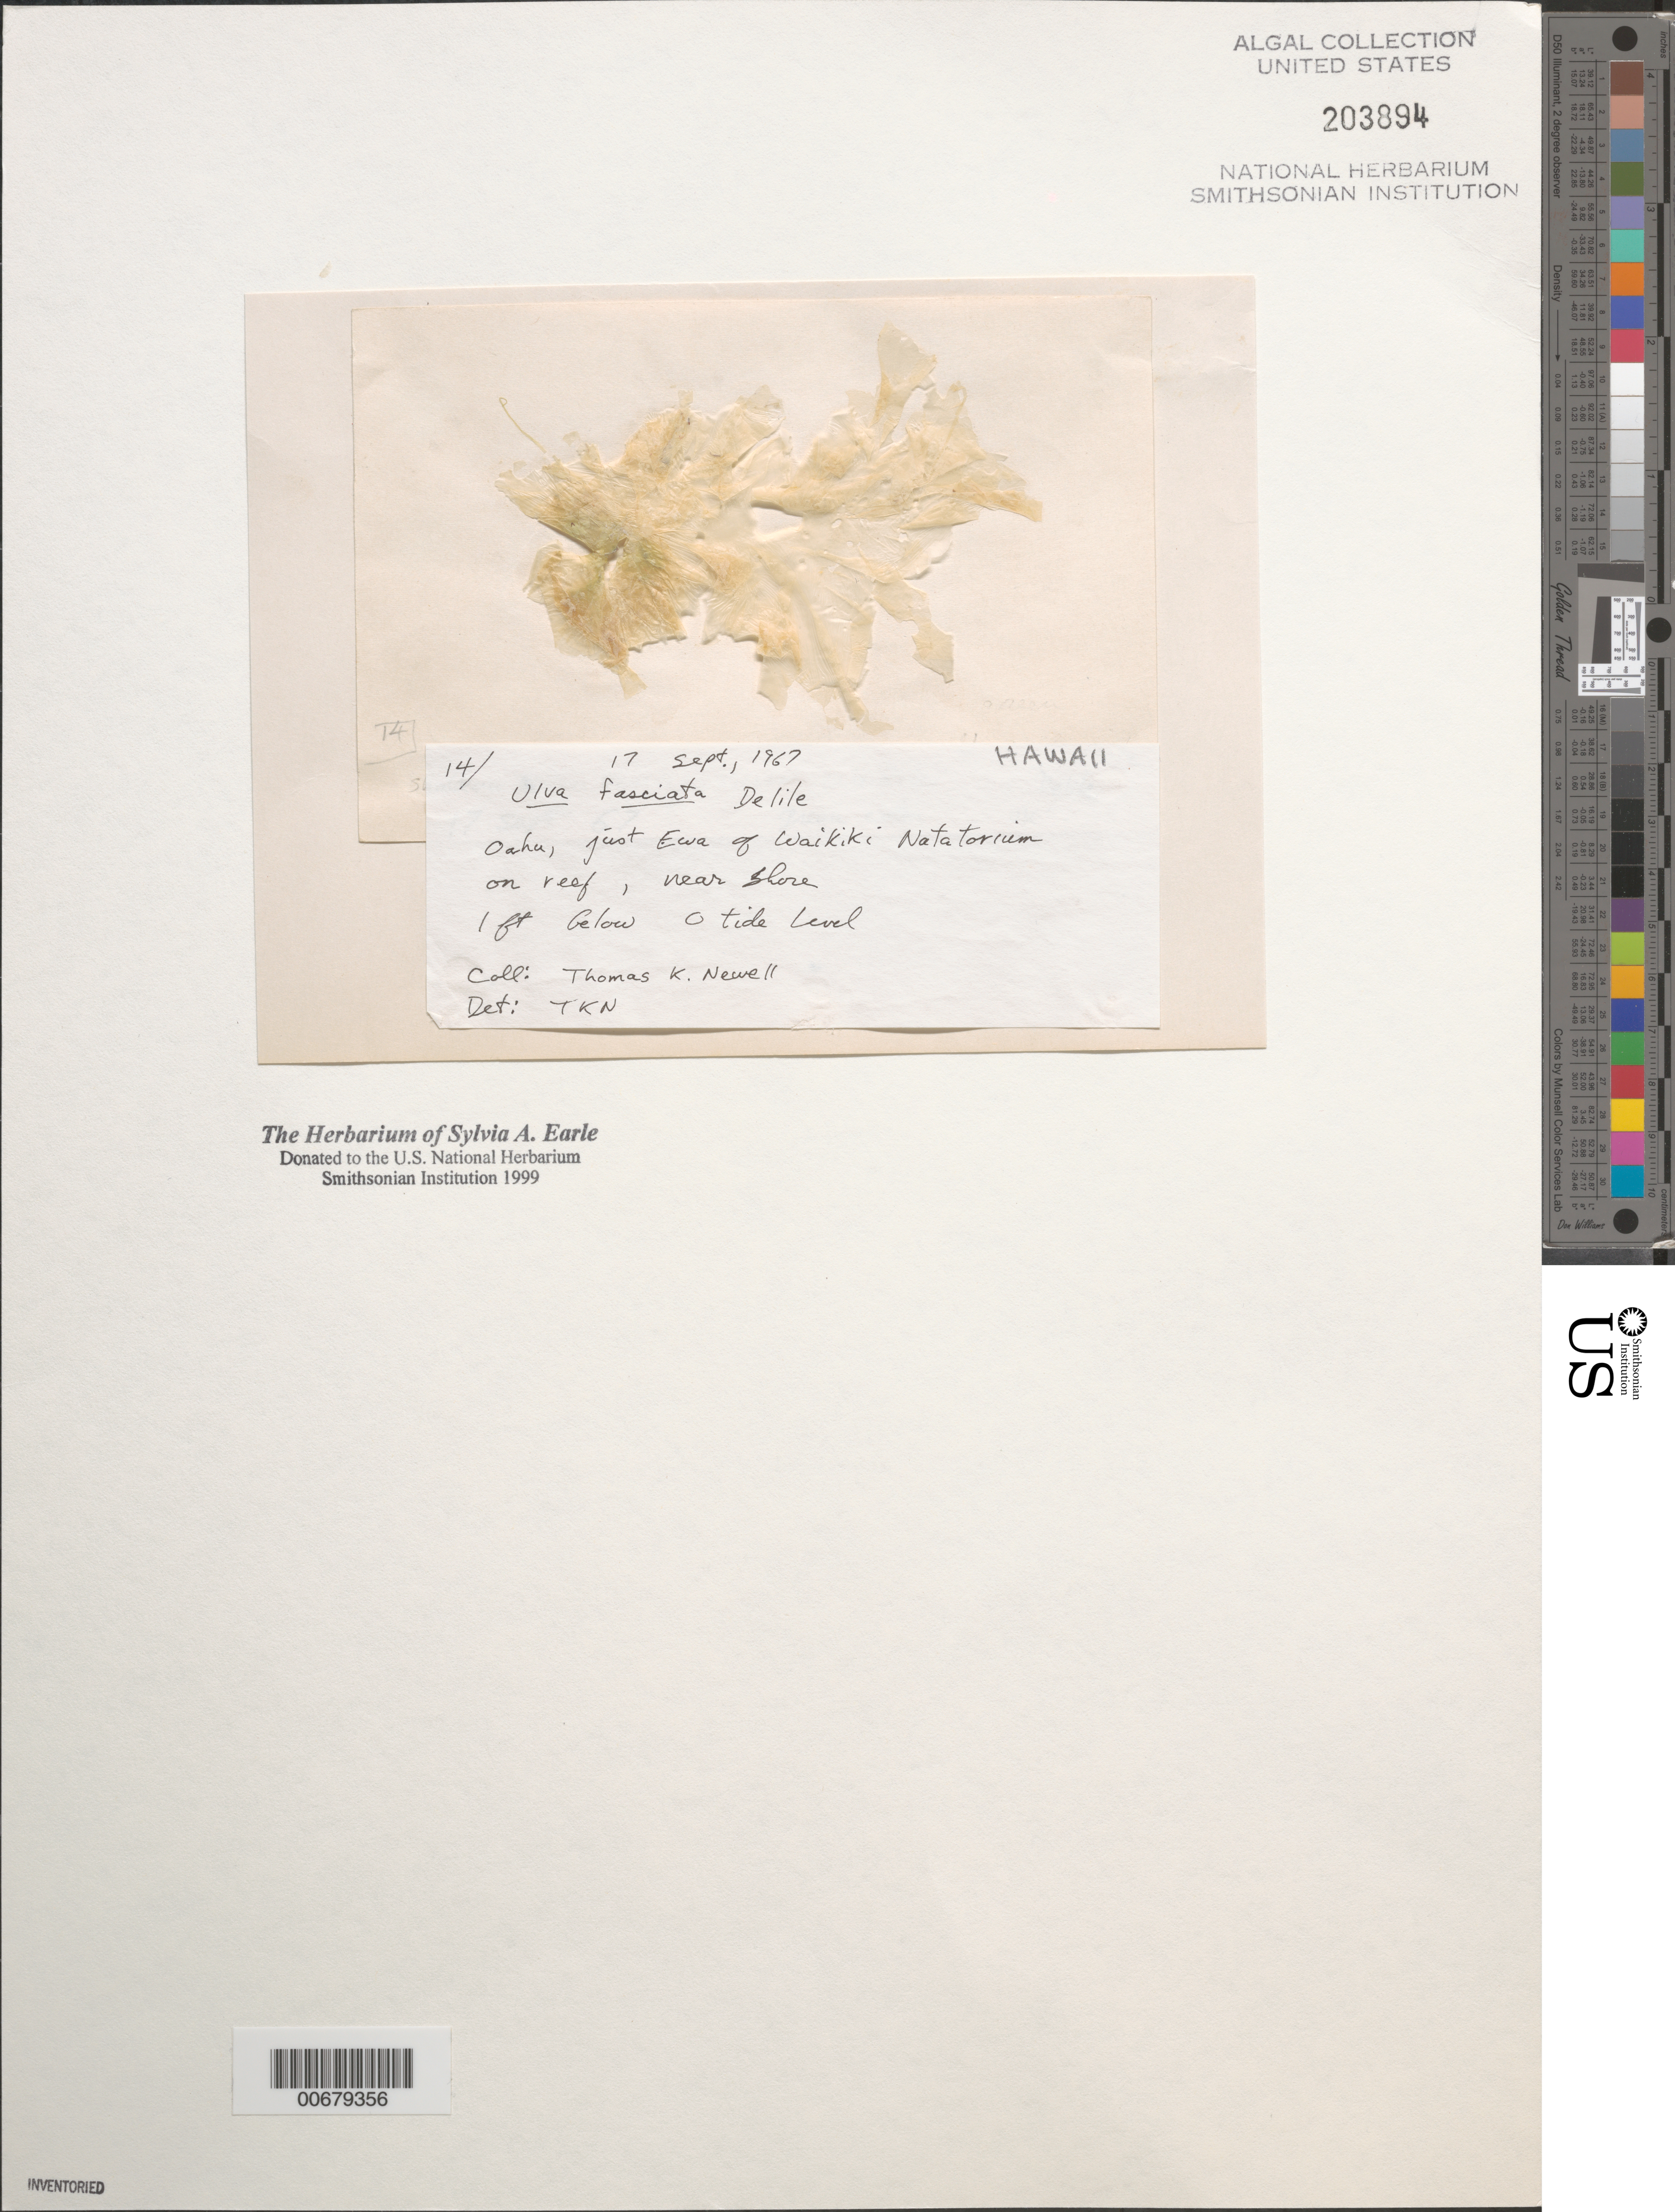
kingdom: Plantae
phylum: Chlorophyta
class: Ulvophyceae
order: Ulvales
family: Ulvaceae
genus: Ulva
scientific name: Ulva lactuca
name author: L.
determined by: Algae name updating Project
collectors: T. K. Newell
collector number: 14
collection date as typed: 17 Sep 1967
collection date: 1967-09-17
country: United States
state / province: Hawaii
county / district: Honolulu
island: Oahu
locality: Just east or Ewa of Waikiki Natatorium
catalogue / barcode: US 203894